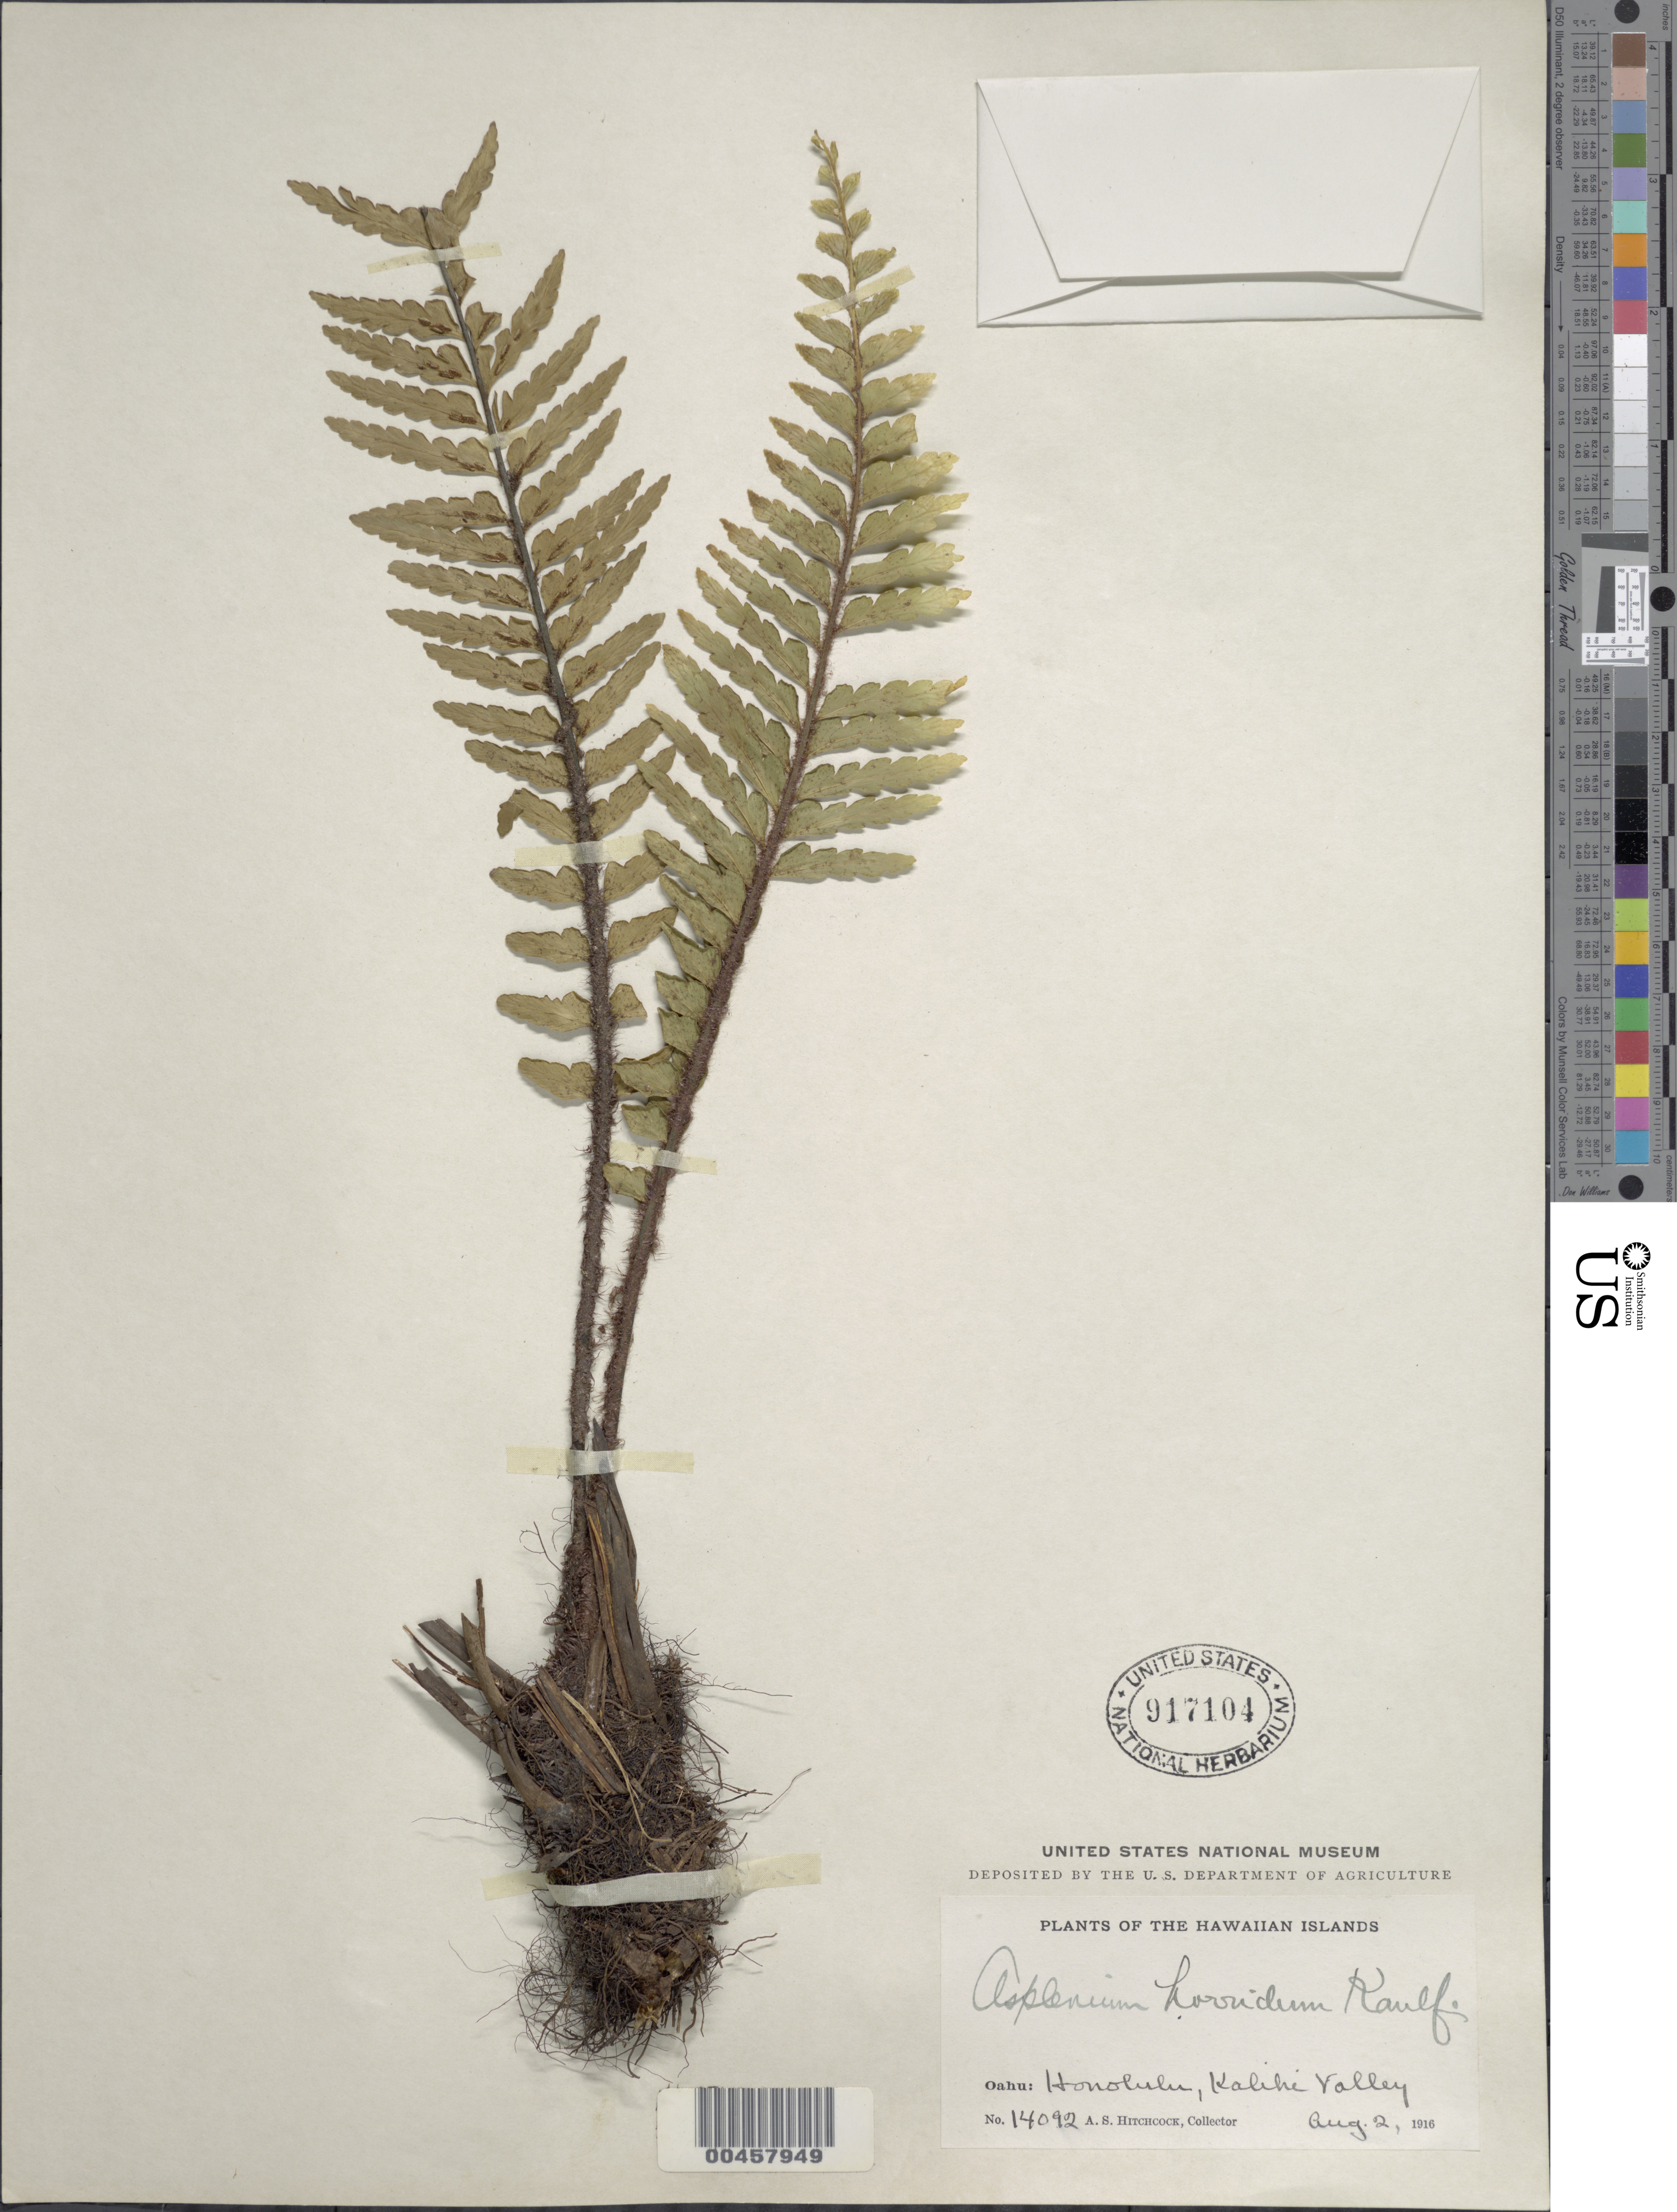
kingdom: Plantae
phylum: Tracheophyta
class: Polypodiopsida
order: Polypodiales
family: Aspleniaceae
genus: Asplenium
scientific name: Asplenium horridum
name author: Kaulf.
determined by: Salgado, A. E.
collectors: A. S. Hitchcock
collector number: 14092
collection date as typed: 2 Aug 1916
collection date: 1916-08-02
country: United States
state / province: Hawaii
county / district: Honolulu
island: Oahu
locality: Honolulu, Kahili Valley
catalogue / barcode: US 917104